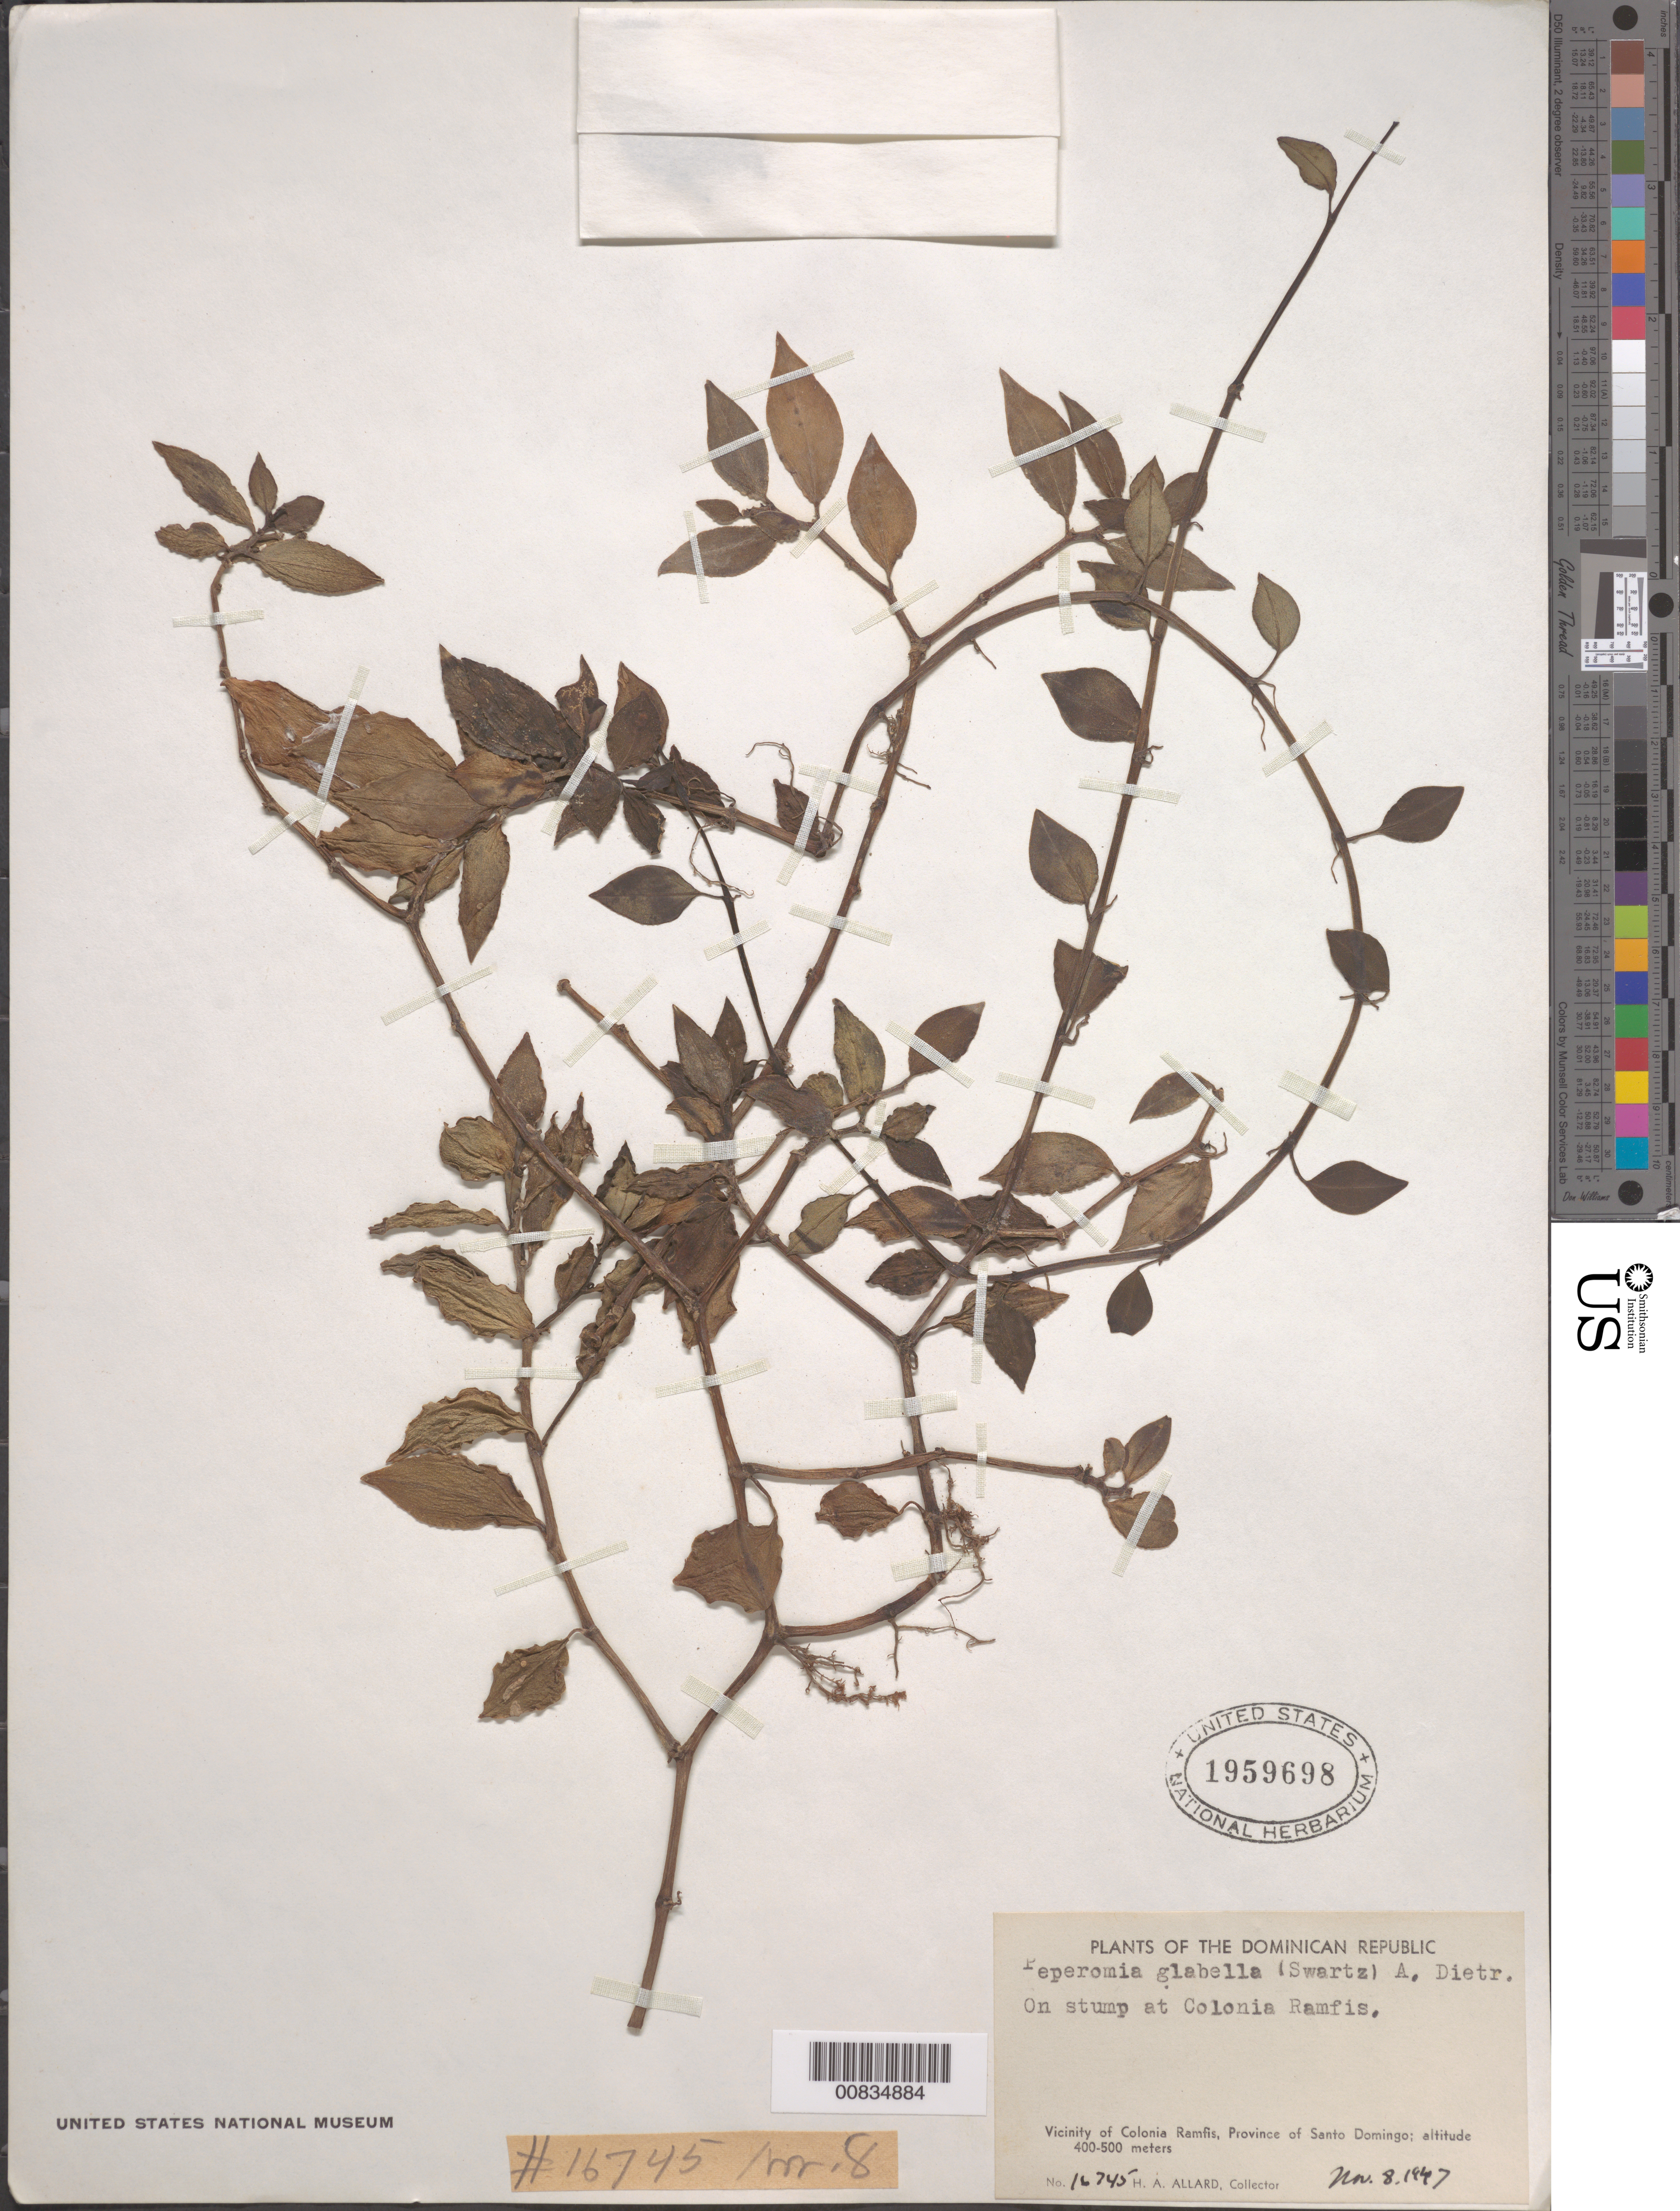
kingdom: Plantae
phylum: Tracheophyta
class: Magnoliopsida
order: Piperales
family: Piperaceae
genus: Peperomia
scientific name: Peperomia glabella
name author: (Sw.) A. Dietr.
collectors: H. A. Allard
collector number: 16745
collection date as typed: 08 Nov 1947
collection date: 1947-11-08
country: Dominican Republic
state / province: Distrito Nacional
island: Hispaniola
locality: Colonia Ramfis, Province of Santo Domingo (obsolete).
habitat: On stump.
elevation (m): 400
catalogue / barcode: US 1959698